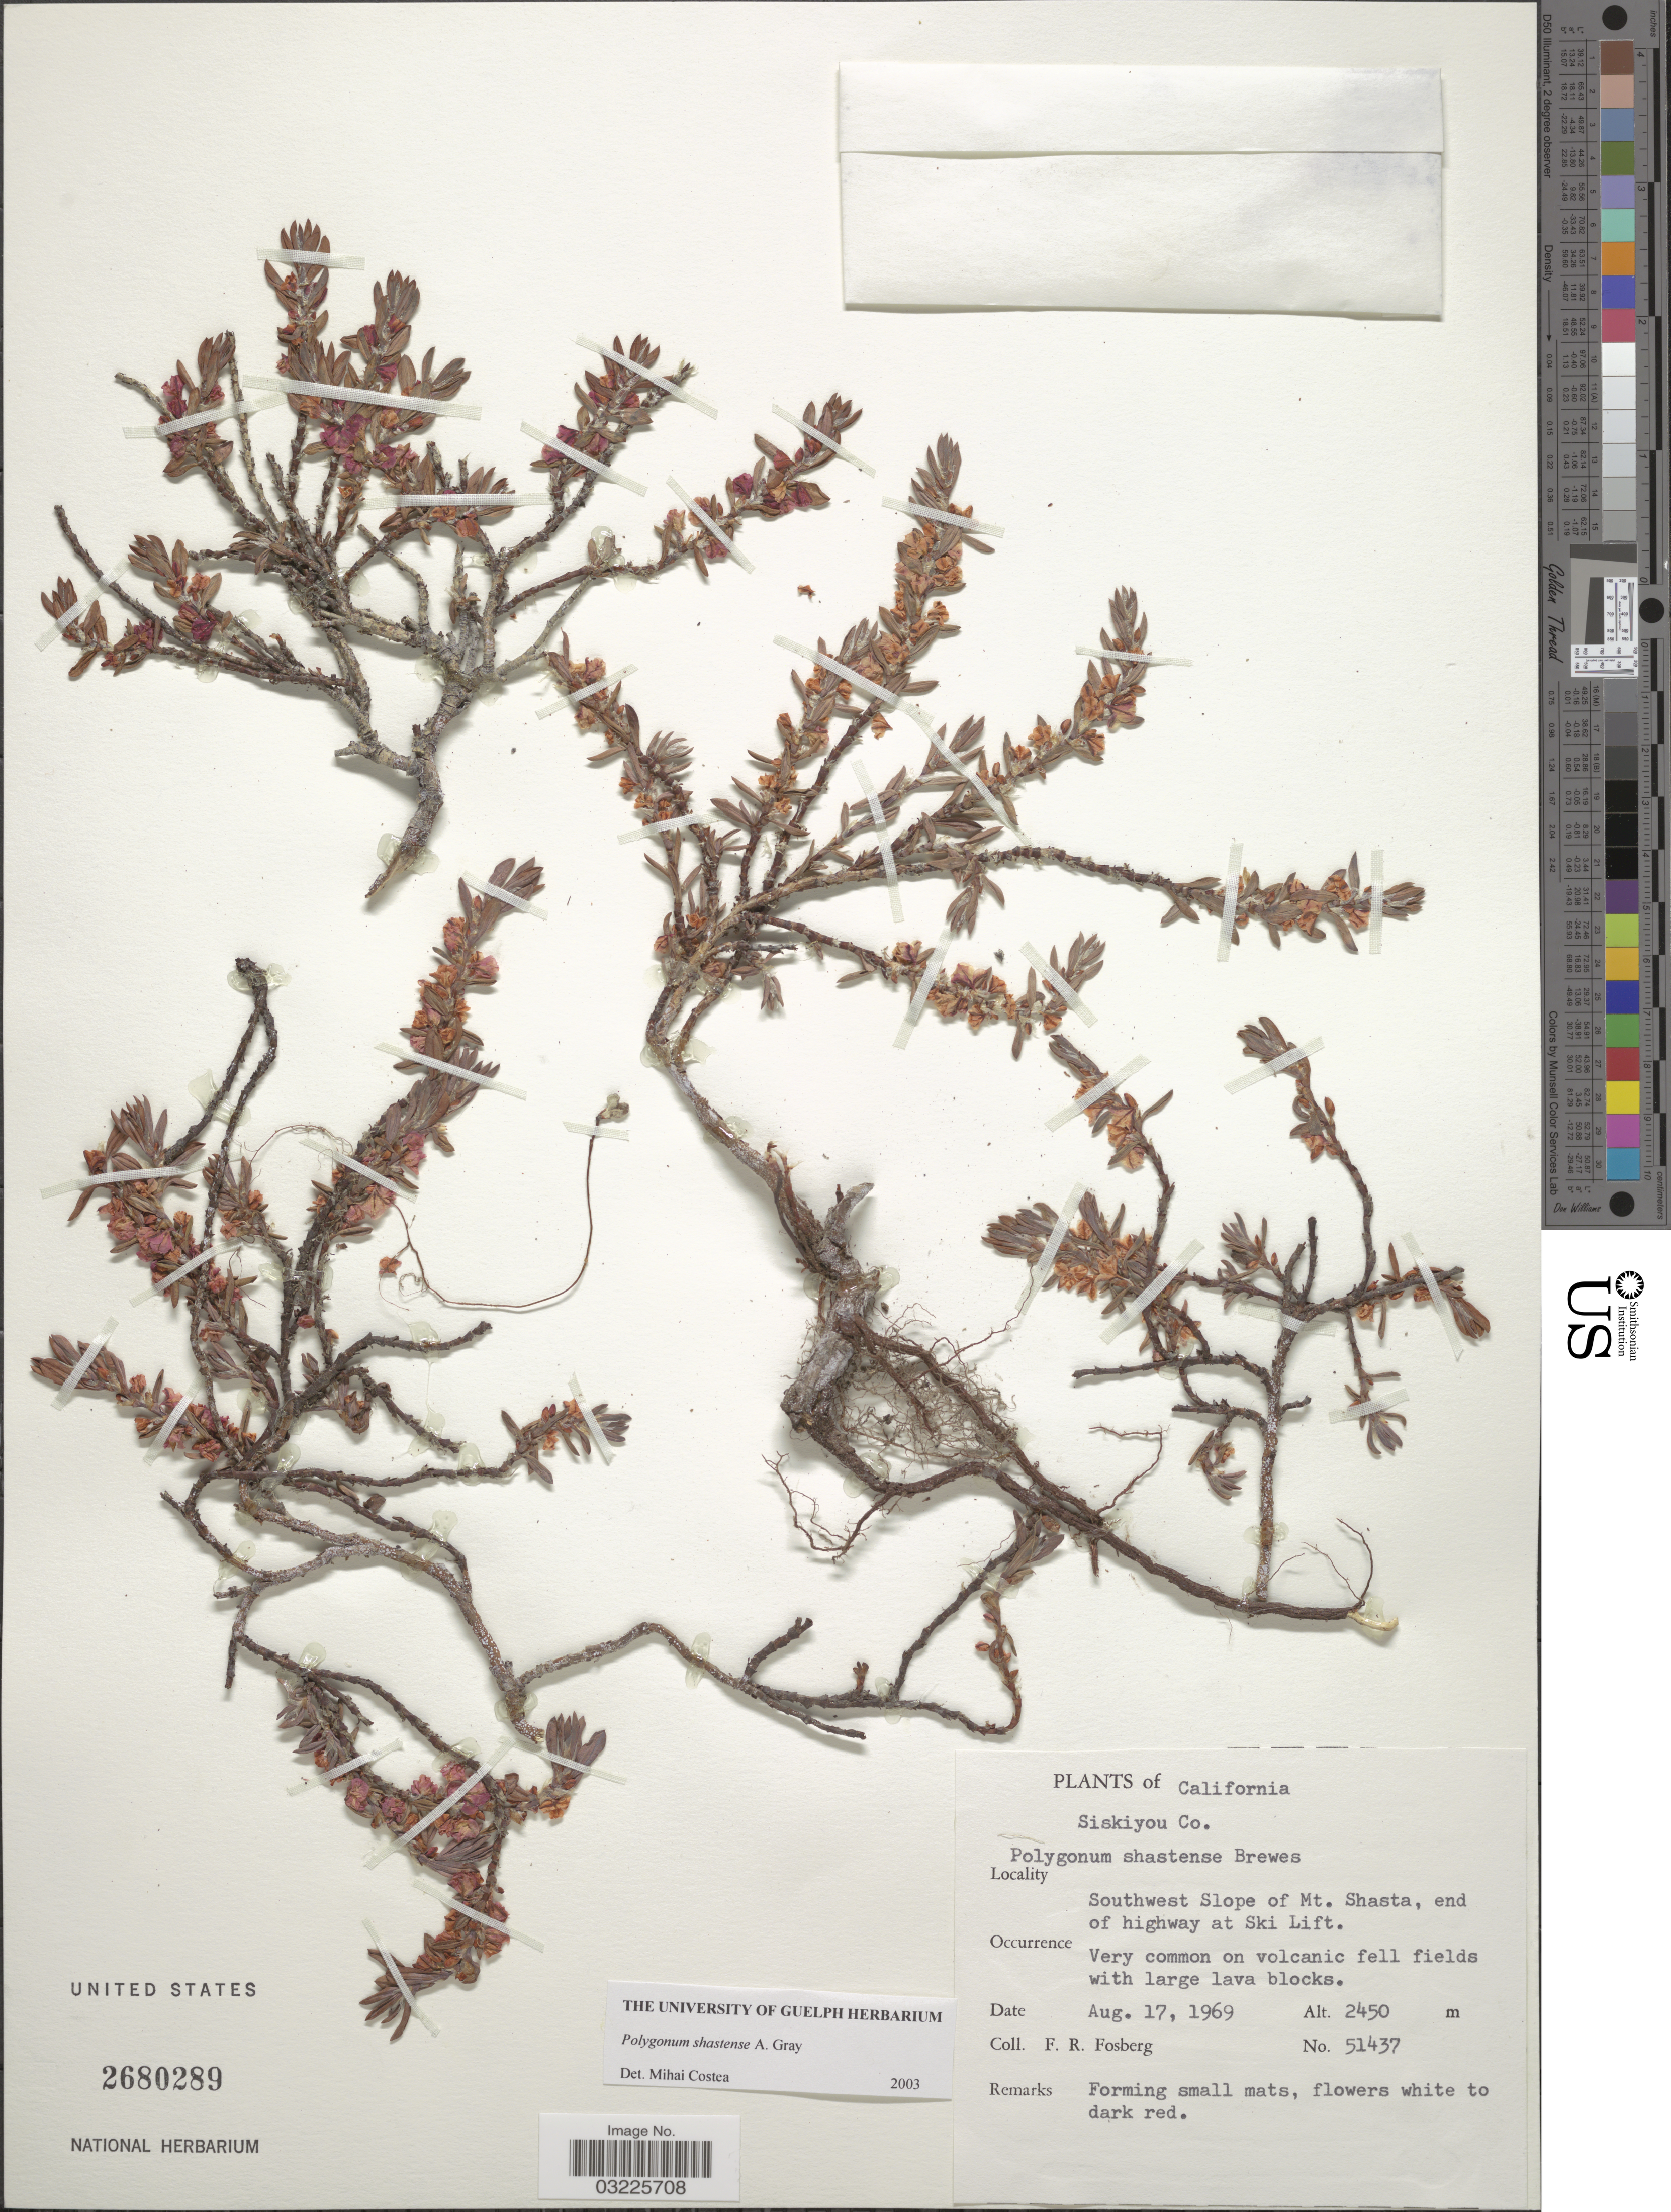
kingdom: Plantae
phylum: Tracheophyta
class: Magnoliopsida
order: Caryophyllales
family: Polygonaceae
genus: Polygonum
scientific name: Polygonum shastense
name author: W.H. Brewer ex A. Gray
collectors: F. R. Fosberg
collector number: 51437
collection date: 1969-08-17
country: United States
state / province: California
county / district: Siskiyou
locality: Siskiyou Co. Southwest Slope of Mt. Shasta, end of highway at Ski Lift.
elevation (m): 2450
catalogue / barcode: US 2680289